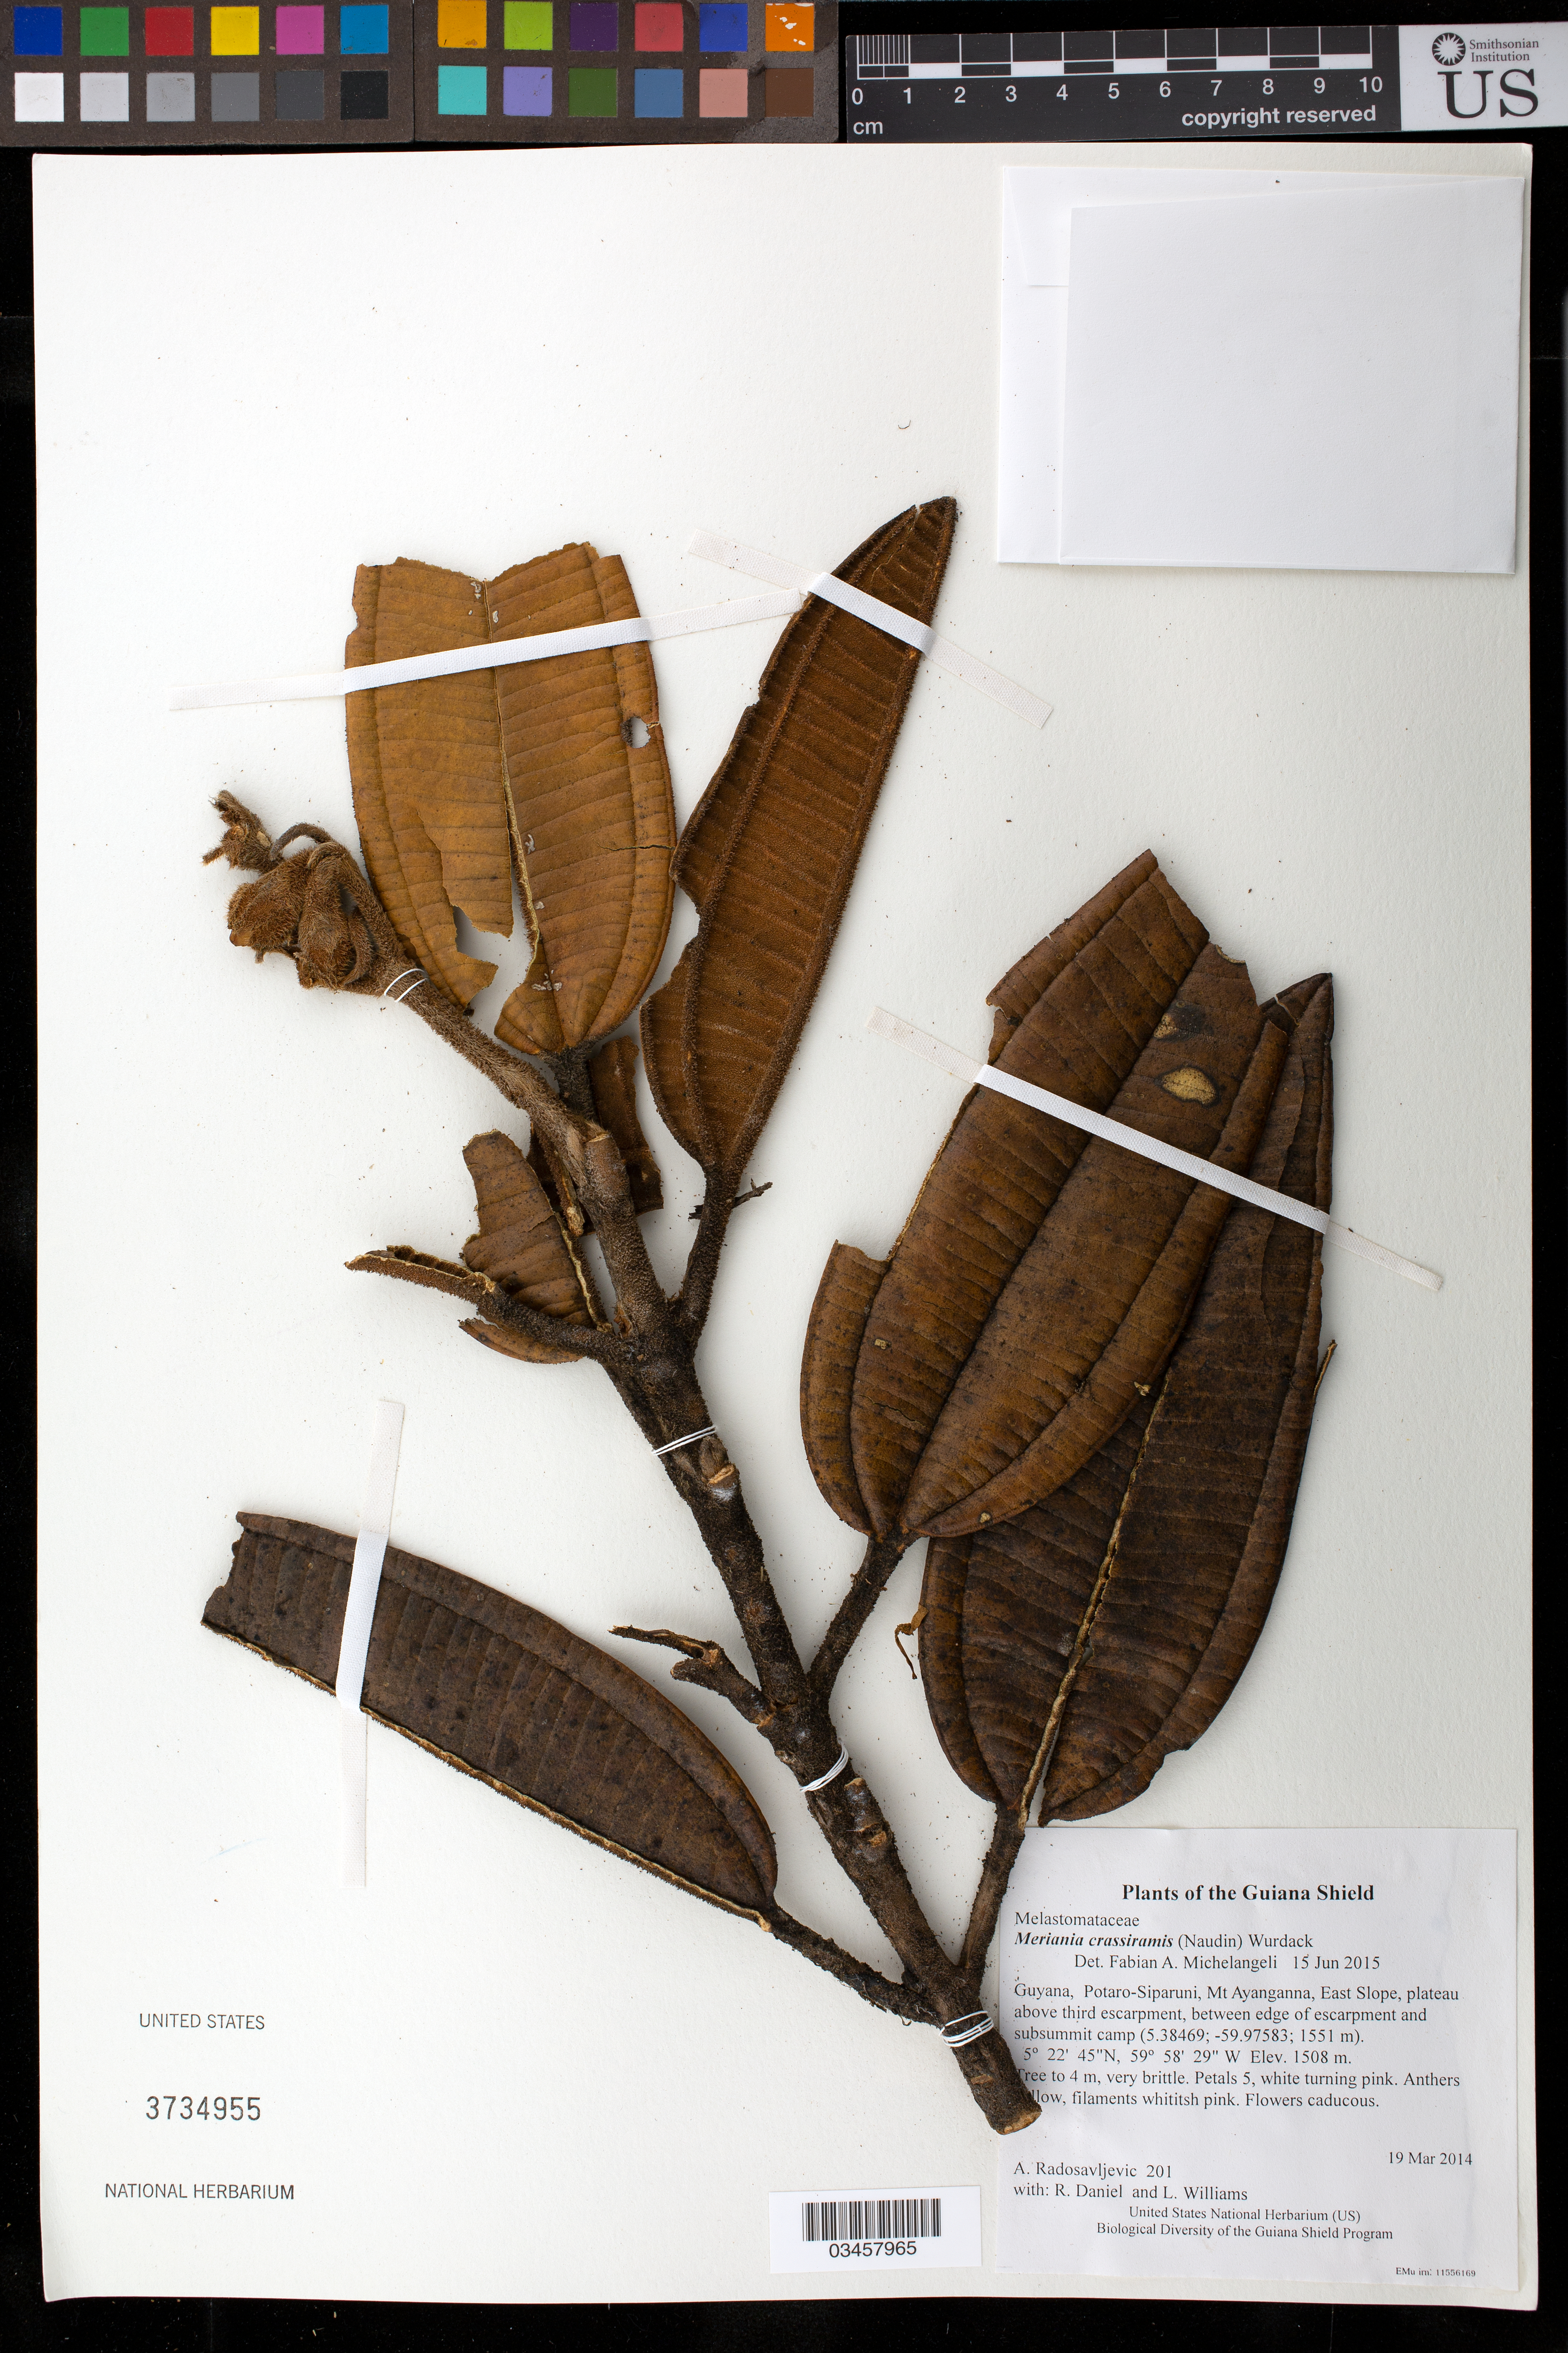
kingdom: Plantae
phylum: Tracheophyta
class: Magnoliopsida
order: Myrtales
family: Melastomataceae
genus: Meriania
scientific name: Meriania crassiramis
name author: (Naudin) Wurdack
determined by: Michelangeli, F. A.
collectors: A. Radosavljevic, R. Daniel & L. Williams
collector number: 201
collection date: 2014-03-19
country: Guyana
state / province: Potaro-Siparuni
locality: Mt Ayanganna, East Slope, plateau above third escarpment, between edge of escarpment and subsummit camp (5.38469; -59.97583; 1551 m).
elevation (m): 1508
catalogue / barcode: US 3734955